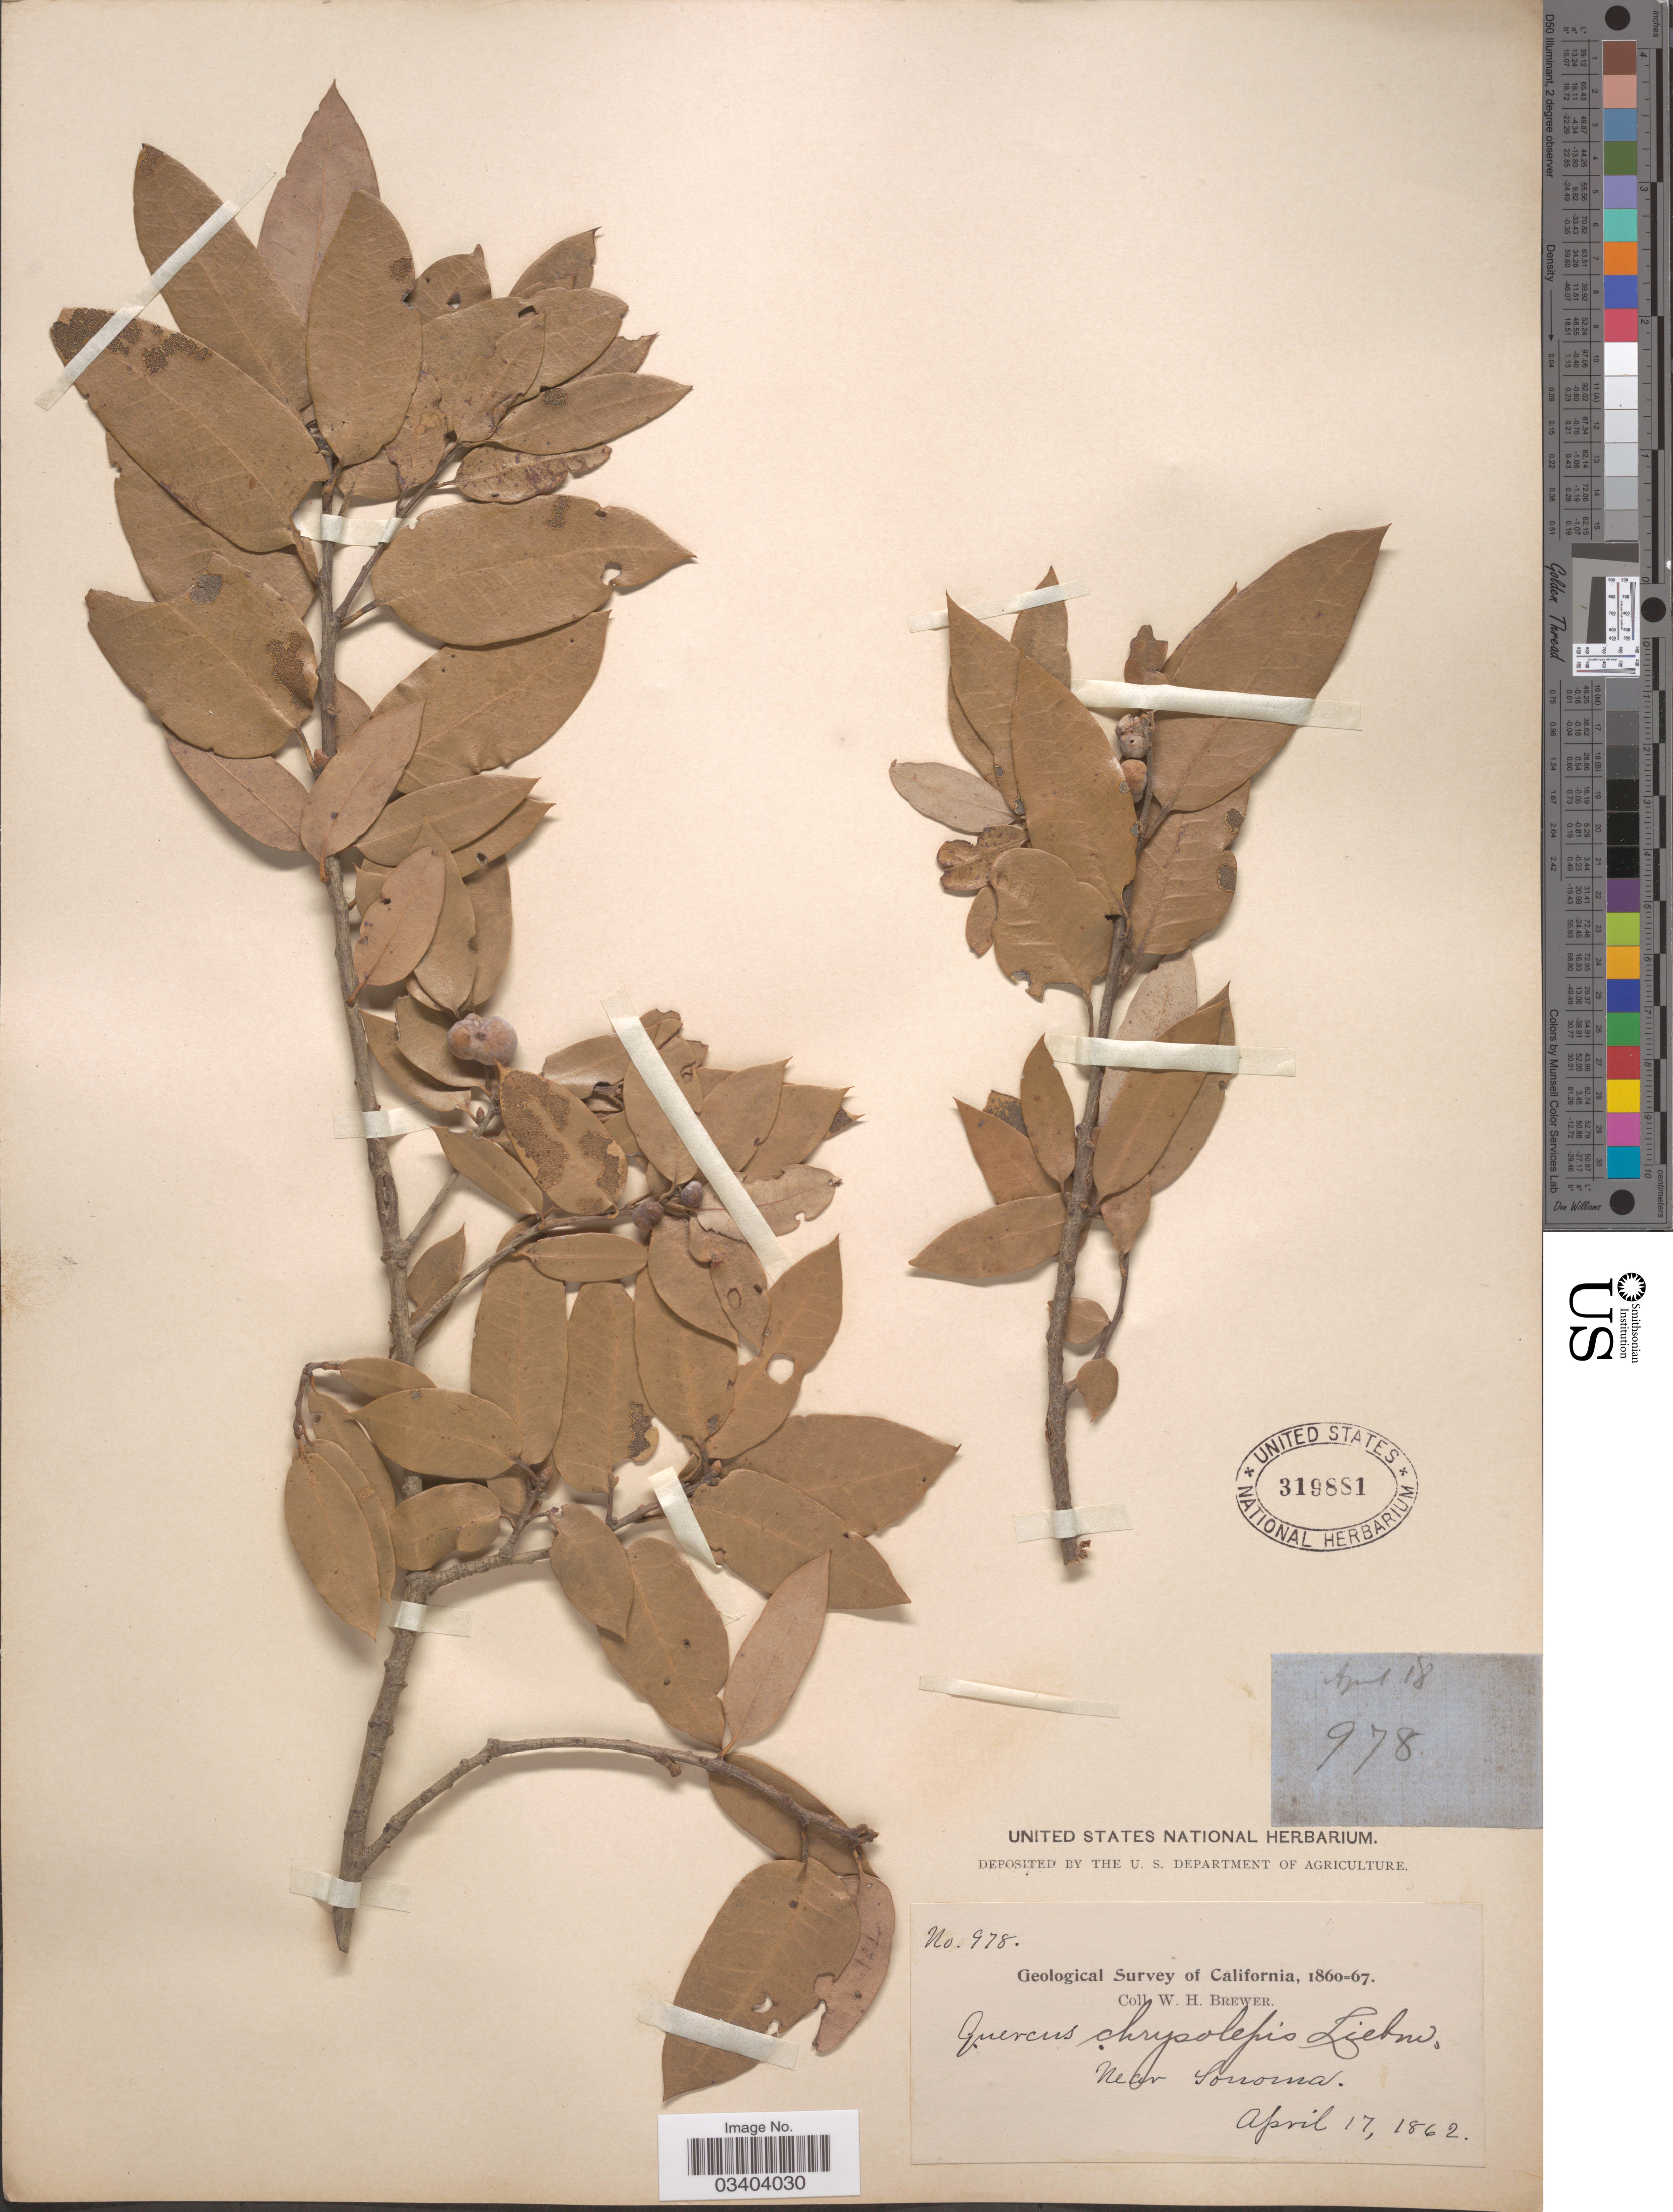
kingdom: Plantae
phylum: Tracheophyta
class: Magnoliopsida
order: Fagales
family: Fagaceae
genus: Quercus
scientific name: Quercus chrysolepis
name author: Liebm.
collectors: W. H. Brewer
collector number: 978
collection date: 1862-04-17/1862-04-18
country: United States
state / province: California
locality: Near Sonoma.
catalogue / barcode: US 319881